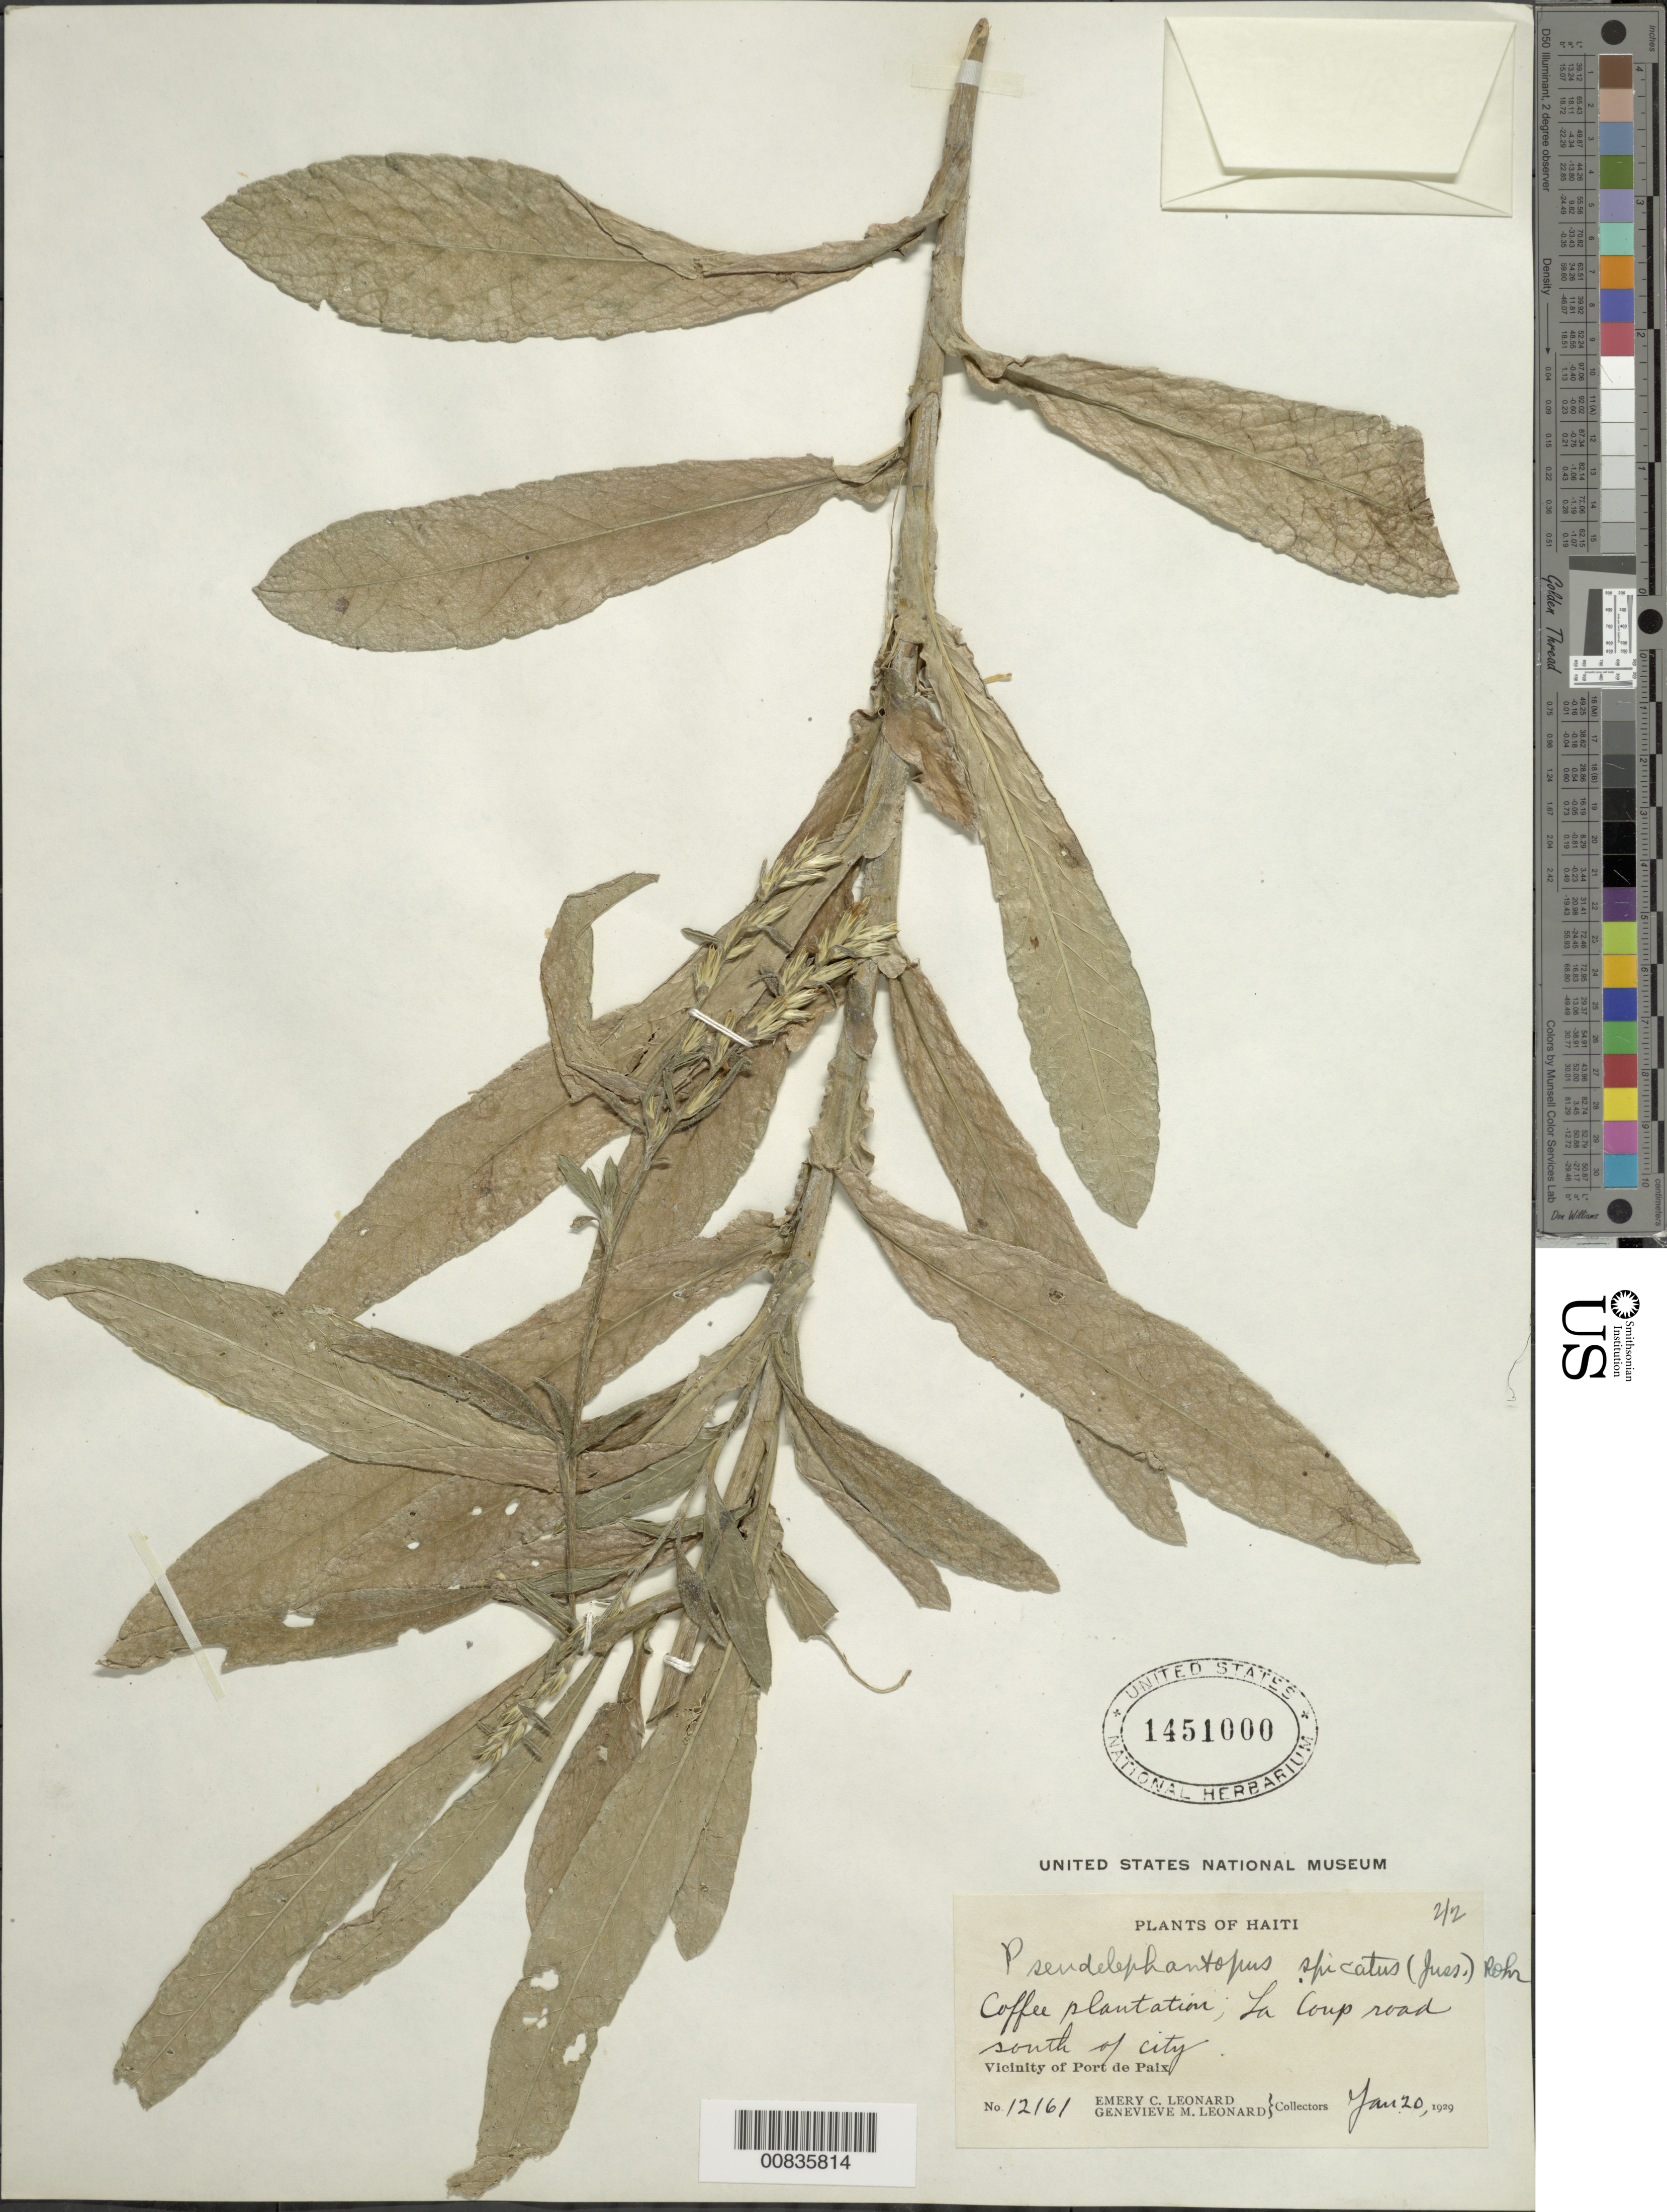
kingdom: Plantae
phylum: Tracheophyta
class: Magnoliopsida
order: Asterales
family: Asteraceae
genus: Pseudelephantopus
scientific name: Pseudelephantopus spicatus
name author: (Juss. ex Aubl.) C.F. Baker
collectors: E. C. Leonard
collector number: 12161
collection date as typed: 20 Jan 1929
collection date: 1929-01-20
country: Haiti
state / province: Nord-Ouest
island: Hispaniola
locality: Vicinity of Port de Paix, La Coup road S of city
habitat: Coffee plantation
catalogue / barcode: US 1451000